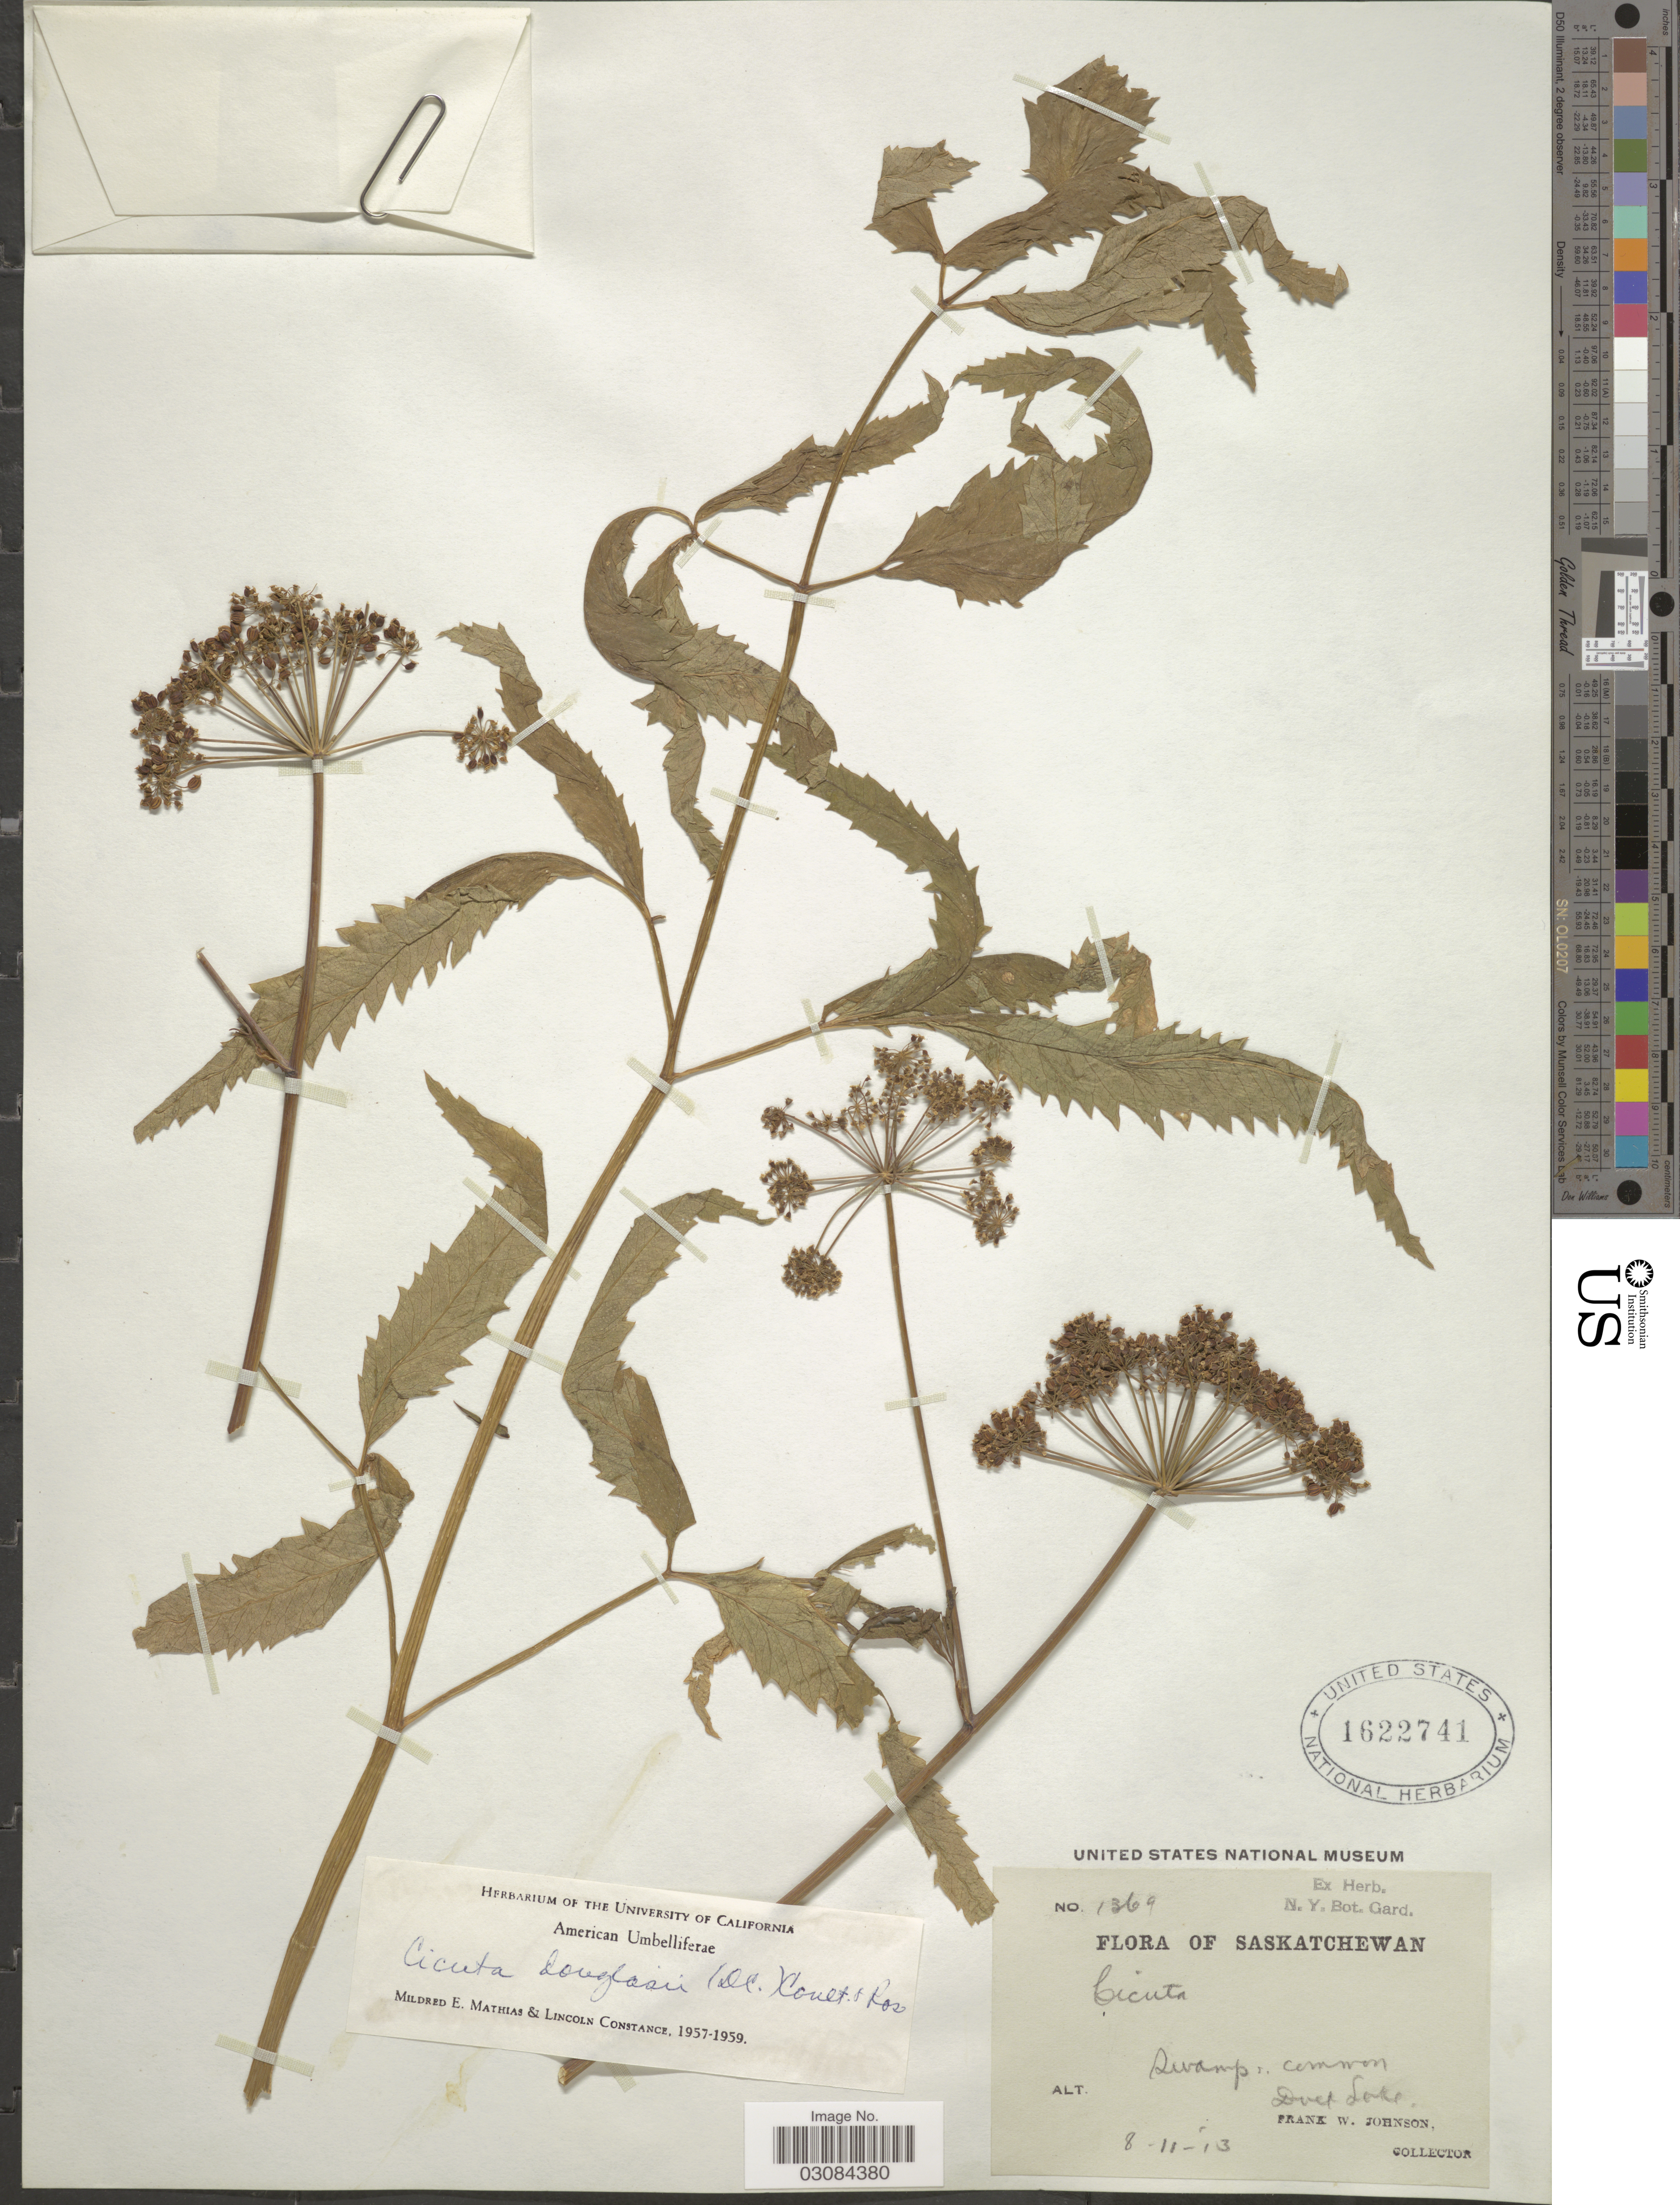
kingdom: Plantae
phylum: Tracheophyta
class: Magnoliopsida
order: Apiales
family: Apiaceae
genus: Cicuta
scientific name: Cicuta douglasii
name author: (DC.) J.M. Coult. & Rose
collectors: F. W. Johnson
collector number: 1369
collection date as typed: Transcribed d/m/y: 11/8/13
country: Canada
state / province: Saskatchewan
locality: Duck Lake.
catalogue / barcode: US 1622741